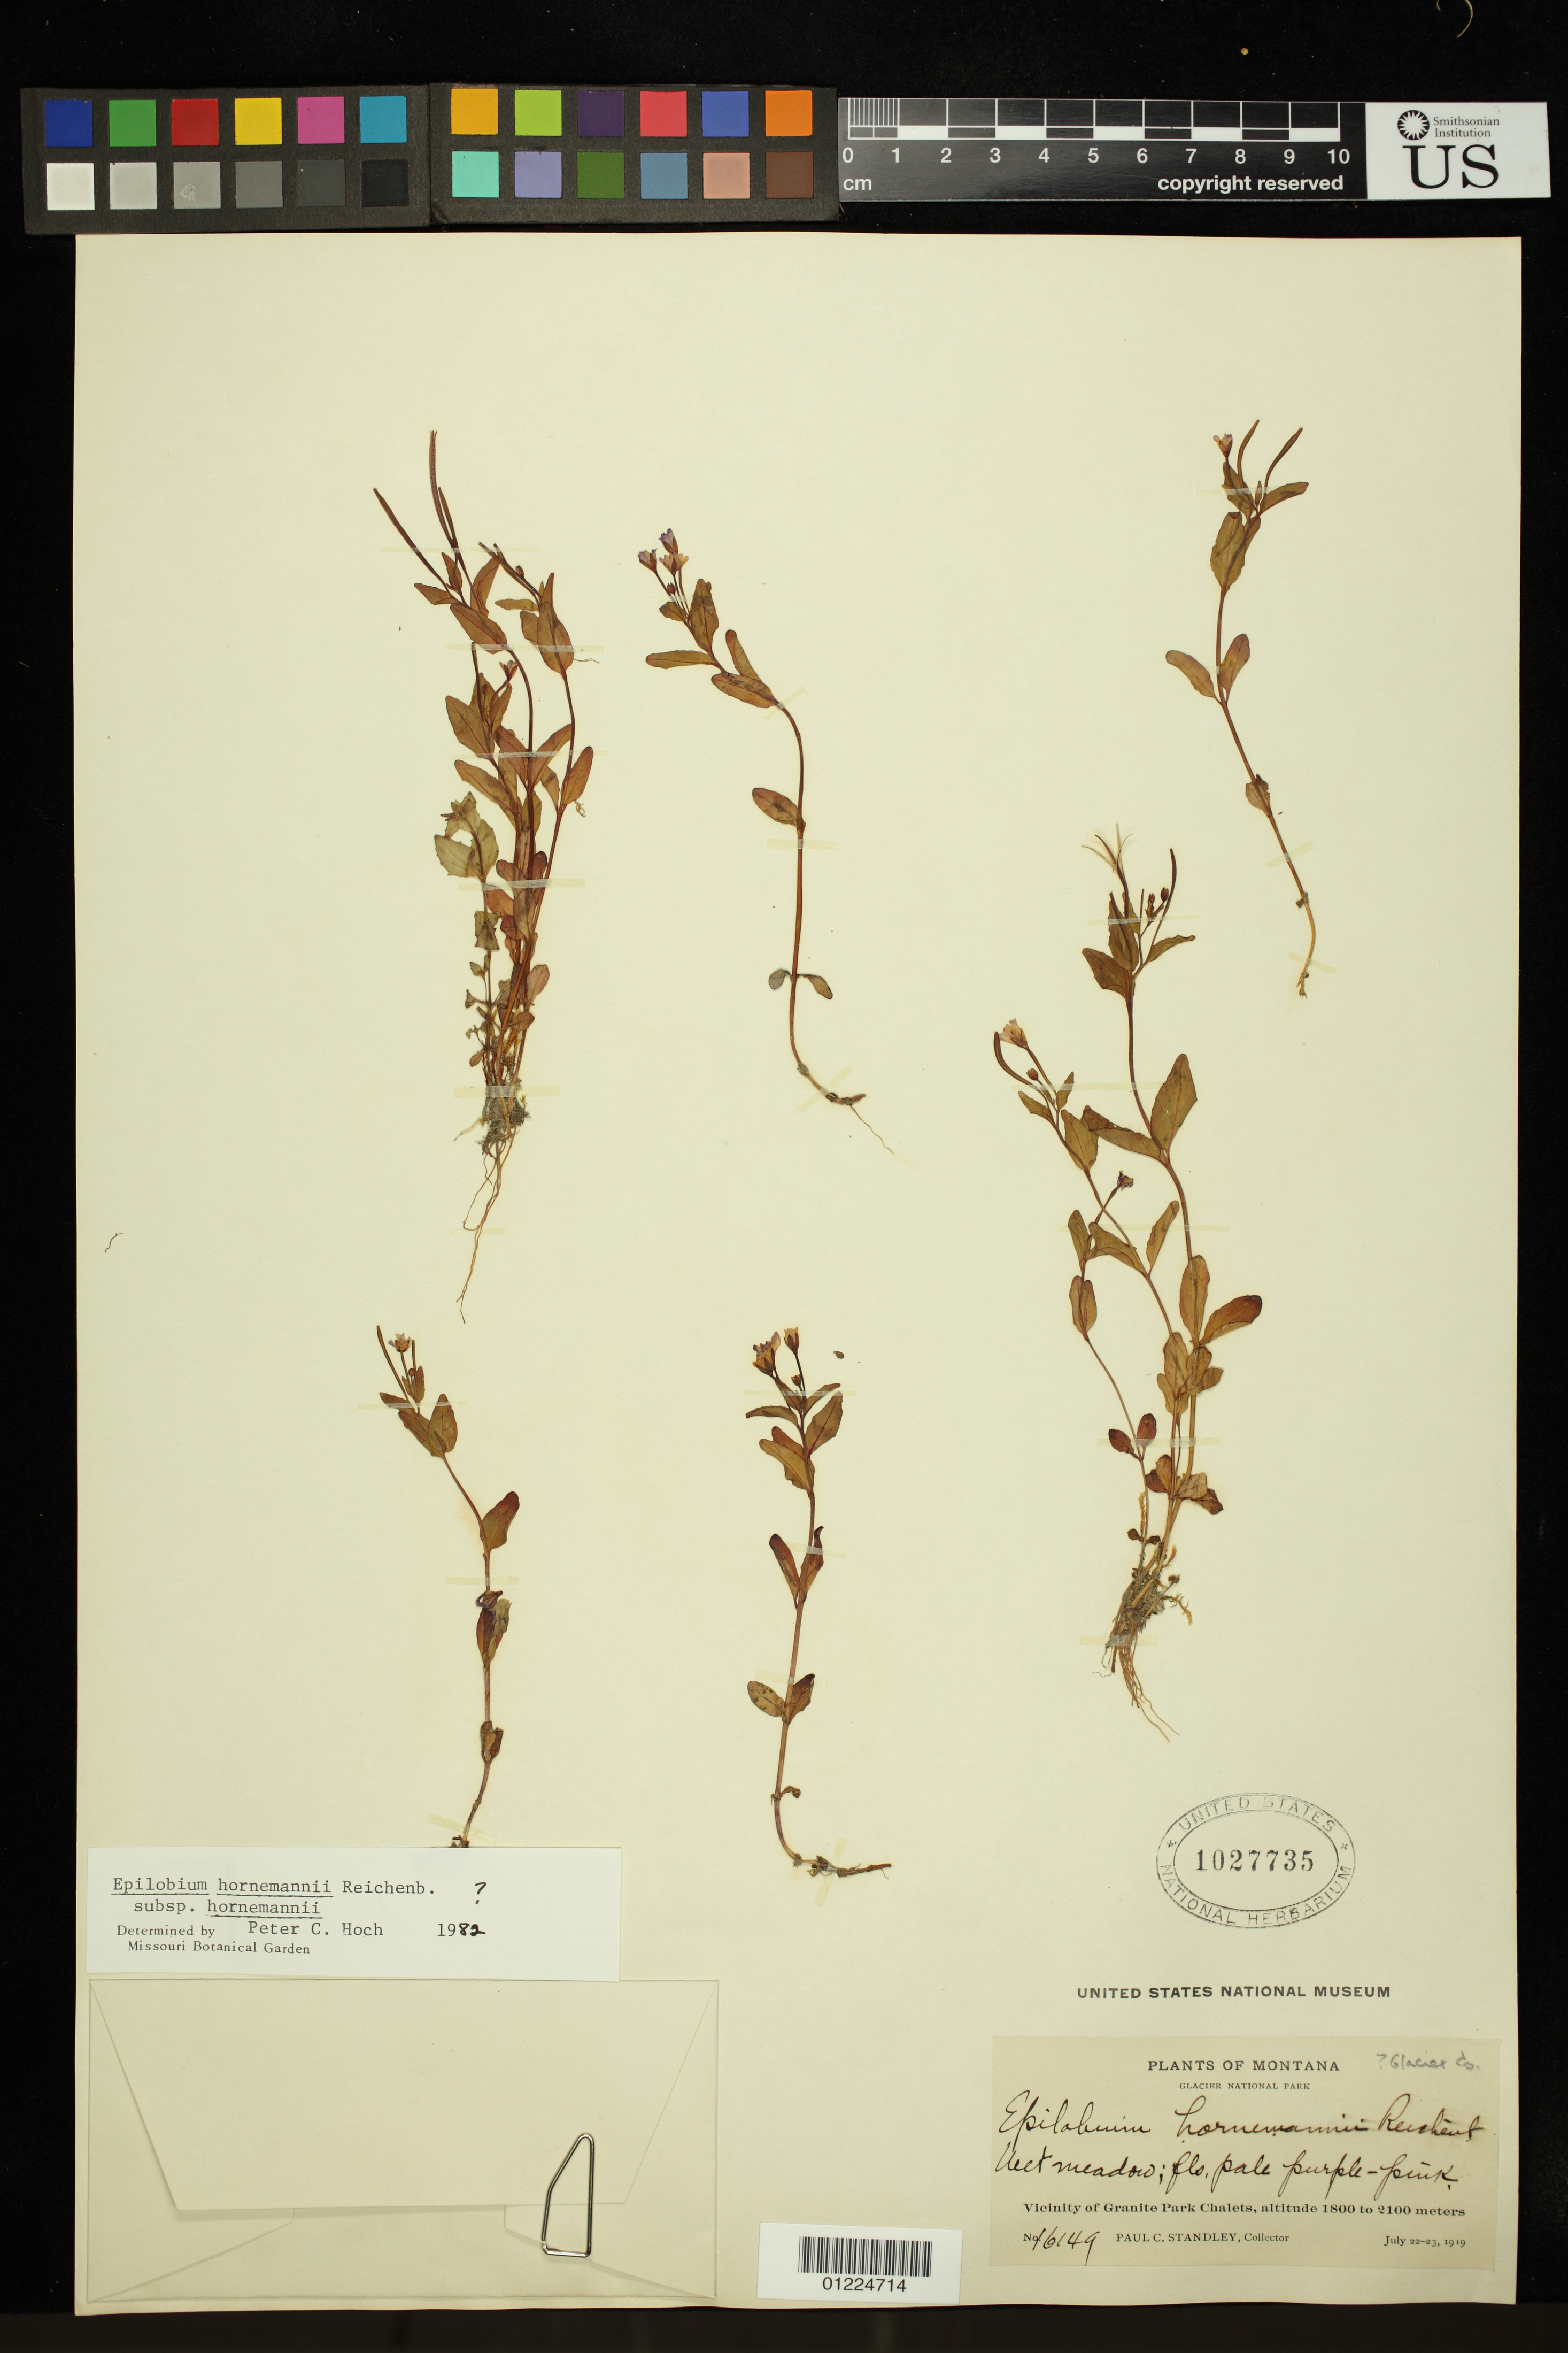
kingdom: Plantae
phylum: Tracheophyta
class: Magnoliopsida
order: Myrtales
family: Onagraceae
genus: Epilobium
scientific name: Epilobium hornemannii subsp. hornemannii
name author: Rchb.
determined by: Hoch, P. C.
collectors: P. C. Standley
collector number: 16149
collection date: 1919-07-22,1919-07-23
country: United States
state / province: Montana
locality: Vicinity of Granite Park Chalets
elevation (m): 1800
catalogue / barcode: US 1027735